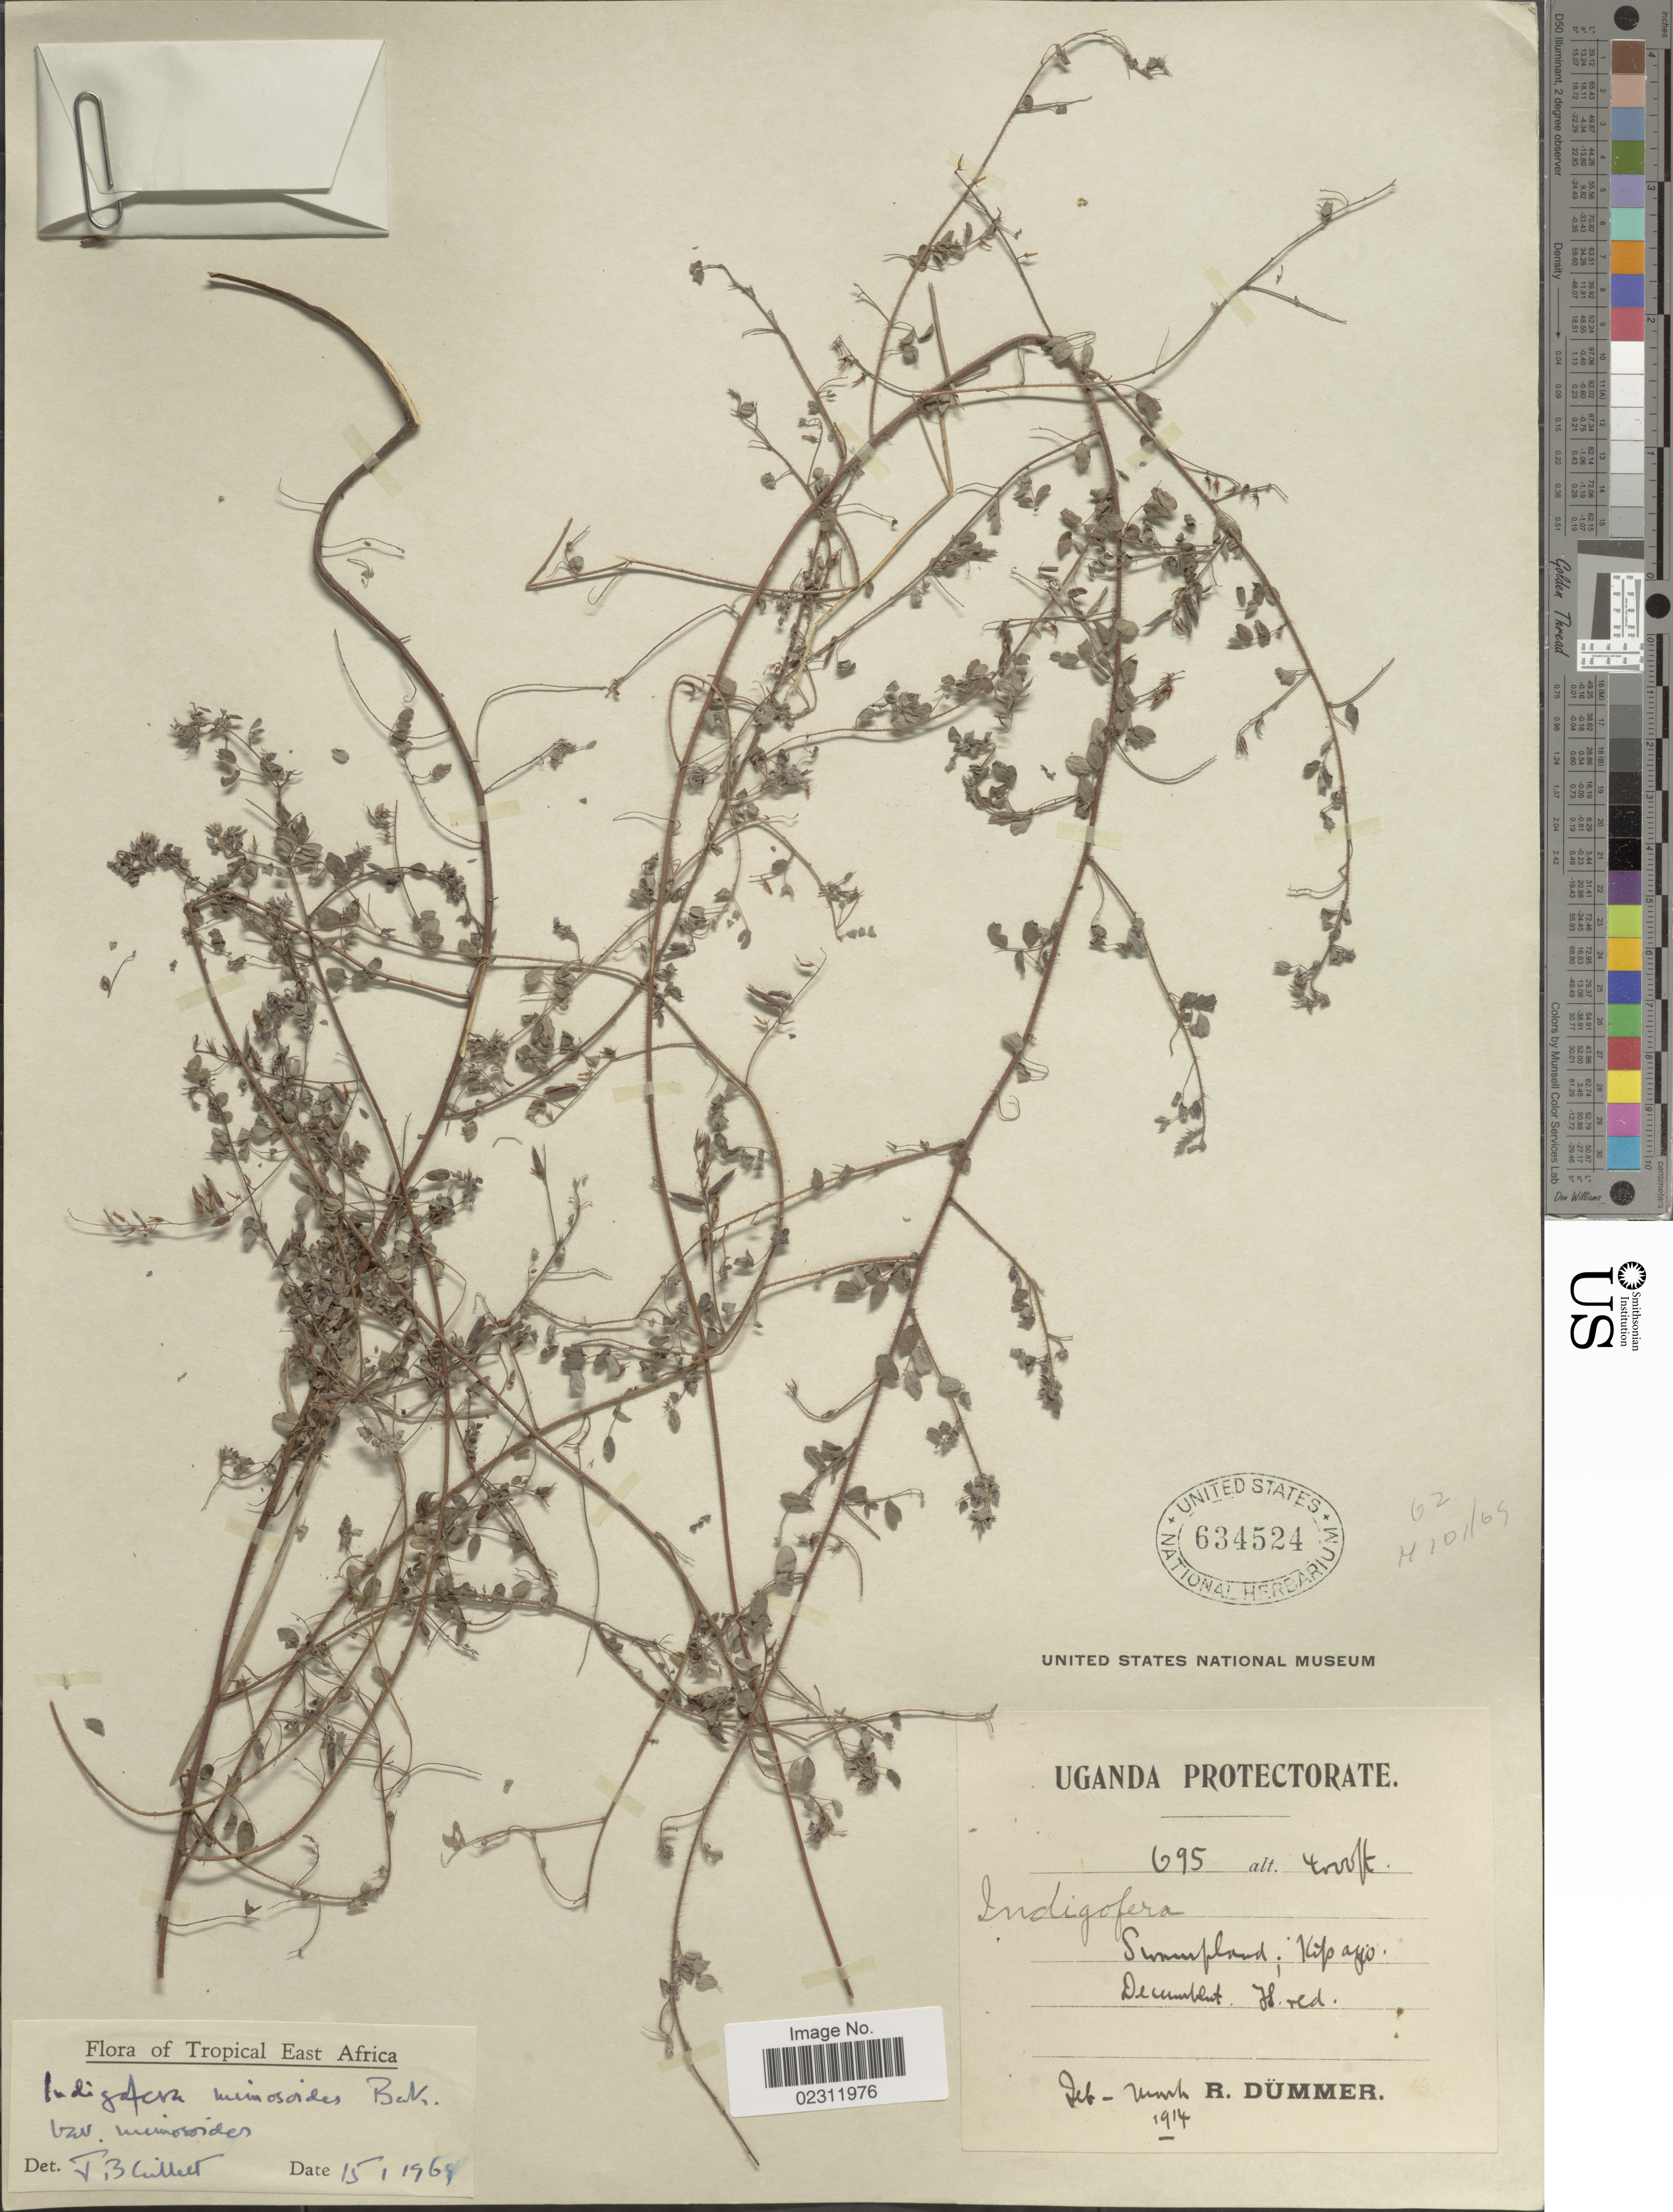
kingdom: Plantae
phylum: Tracheophyta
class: Magnoliopsida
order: Fabales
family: Fabaceae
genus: Indigofera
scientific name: Indigofera mimosoides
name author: Baker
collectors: R. A. Dümmer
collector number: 695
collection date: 1914-02/1914-03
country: Uganda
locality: Uganda Protectorate, Kipayo, Tropical East Africa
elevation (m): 1219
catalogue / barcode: US 634524